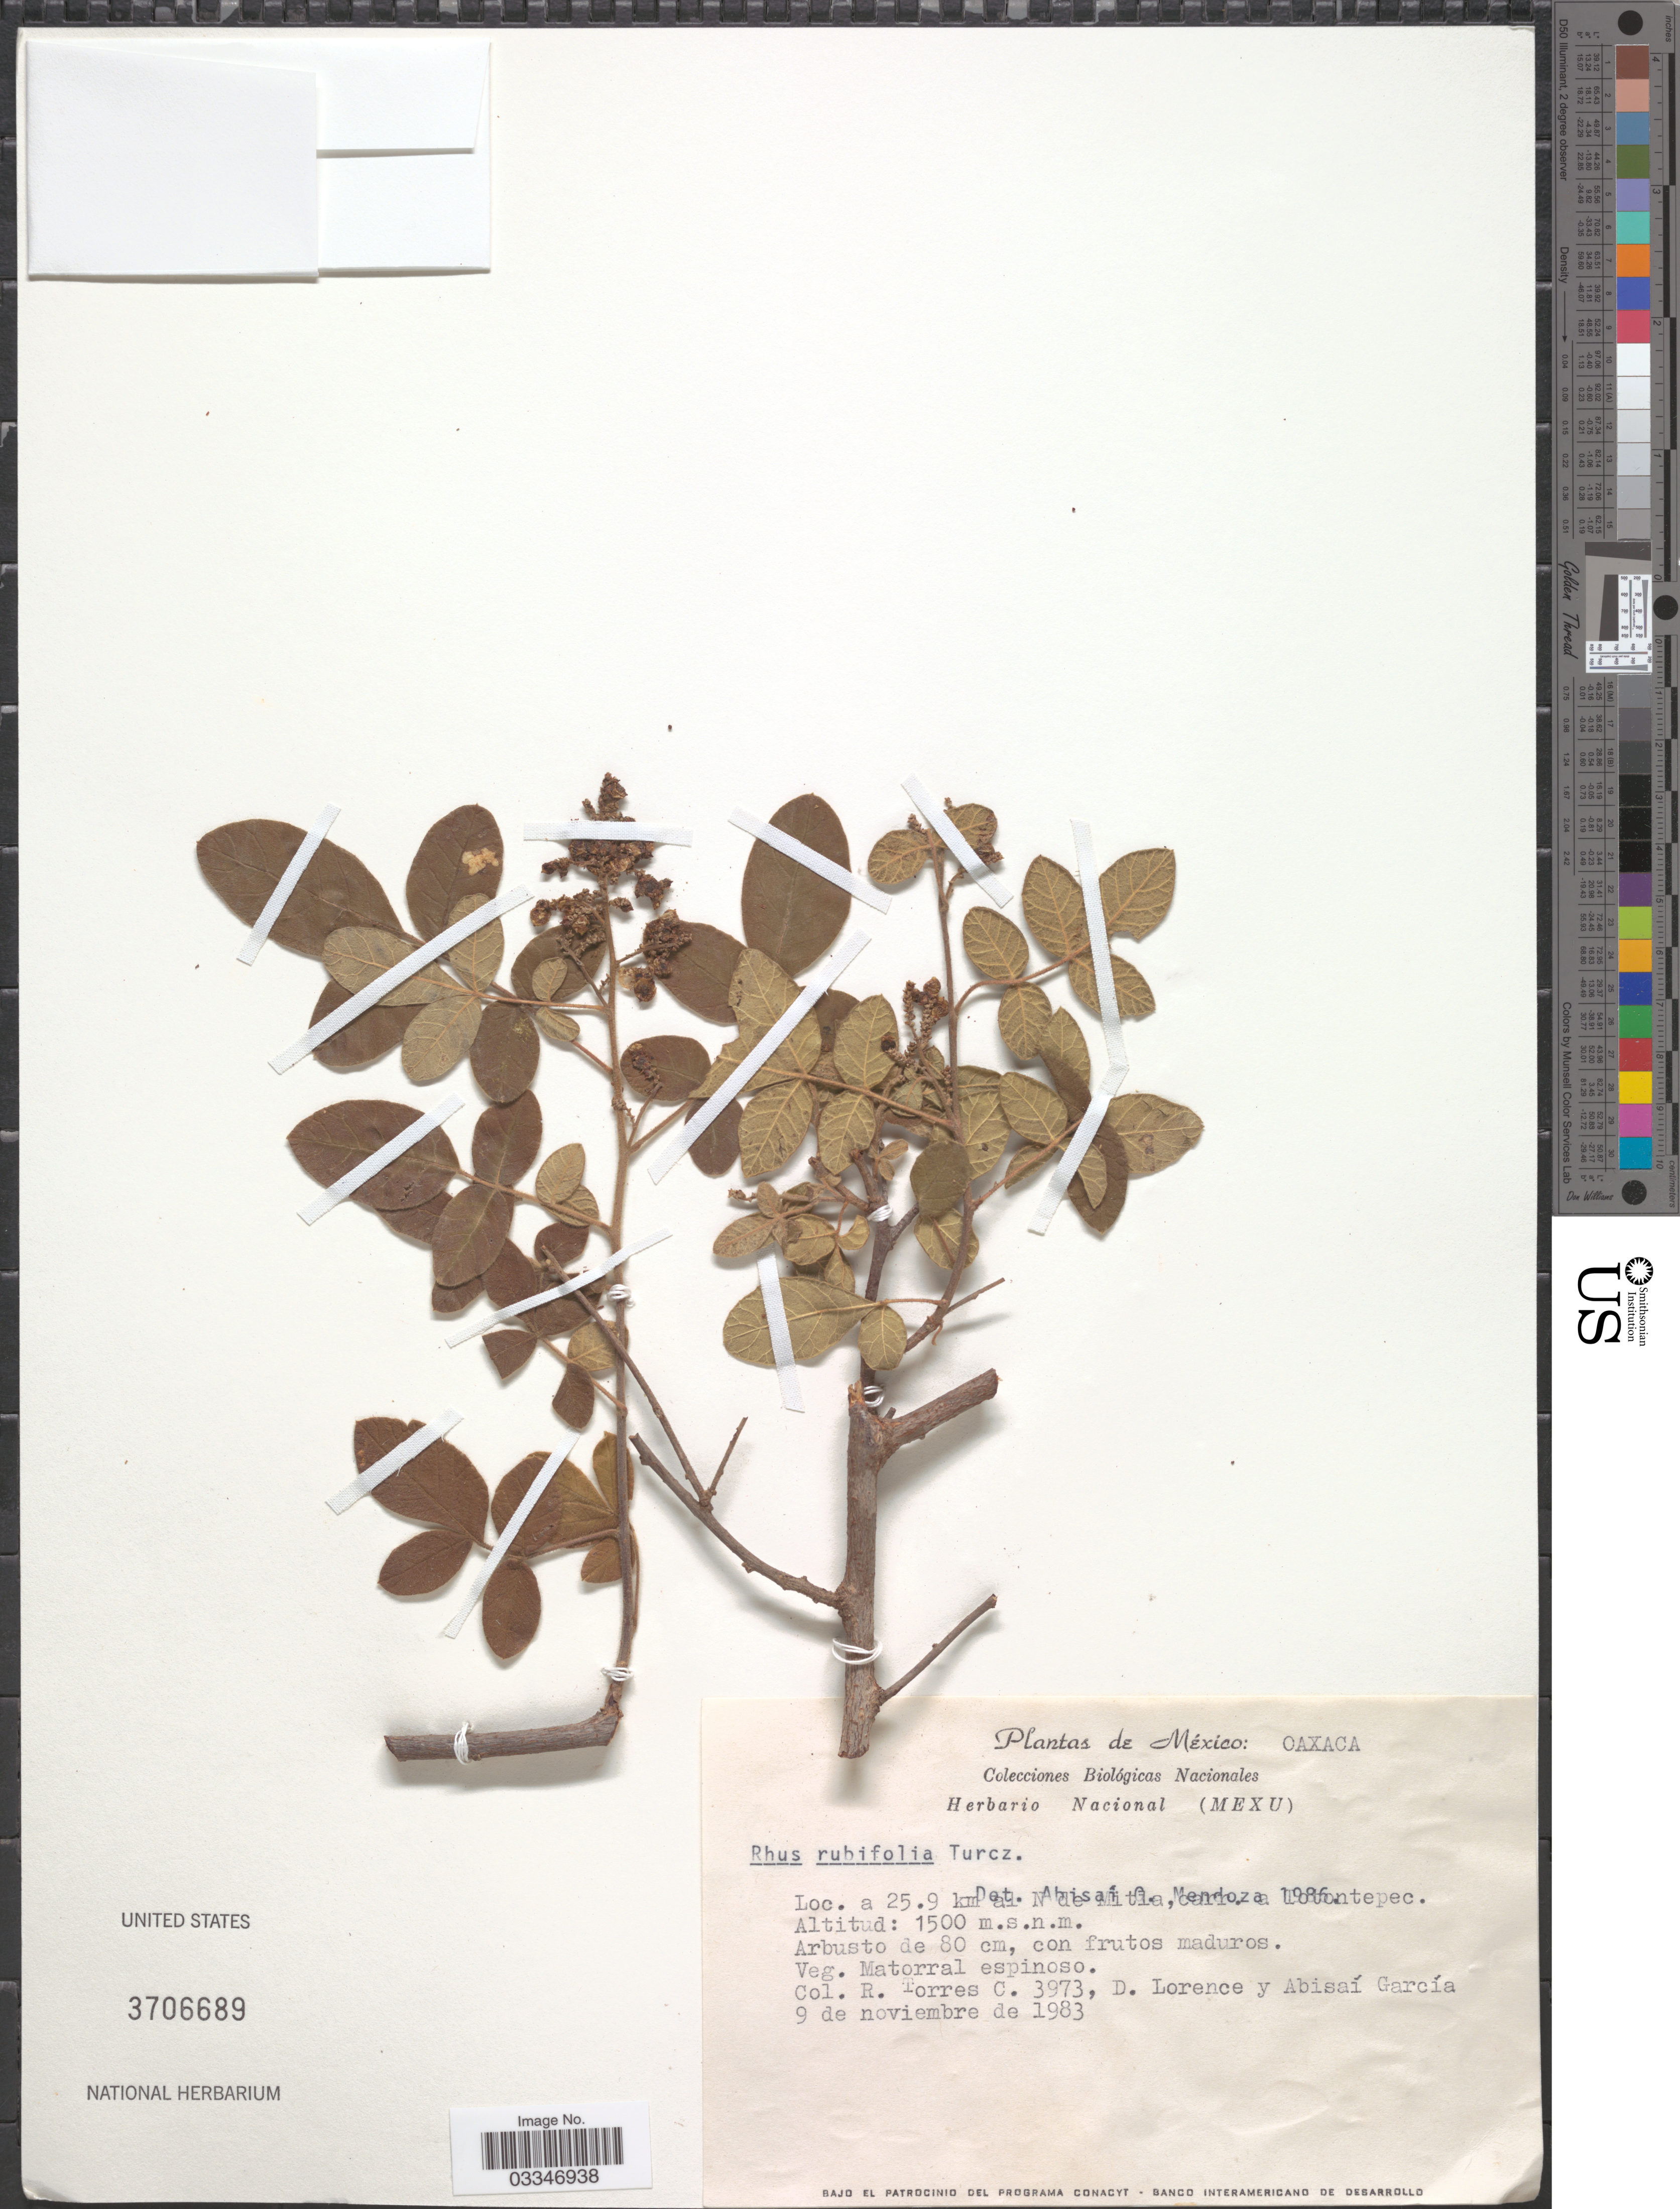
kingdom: Plantae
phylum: Tracheophyta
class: Magnoliopsida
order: Sapindales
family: Anacardiaceae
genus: Rhus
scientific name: Rhus rubifolia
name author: Turcz.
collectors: R. Torres C., D. Lorence & A. Garcia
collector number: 3973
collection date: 1983-11-09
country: Mexico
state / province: Oaxaca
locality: A 25.9 km al N. de Mitla, carr. a Totontepec.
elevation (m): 1500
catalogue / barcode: US 3706689